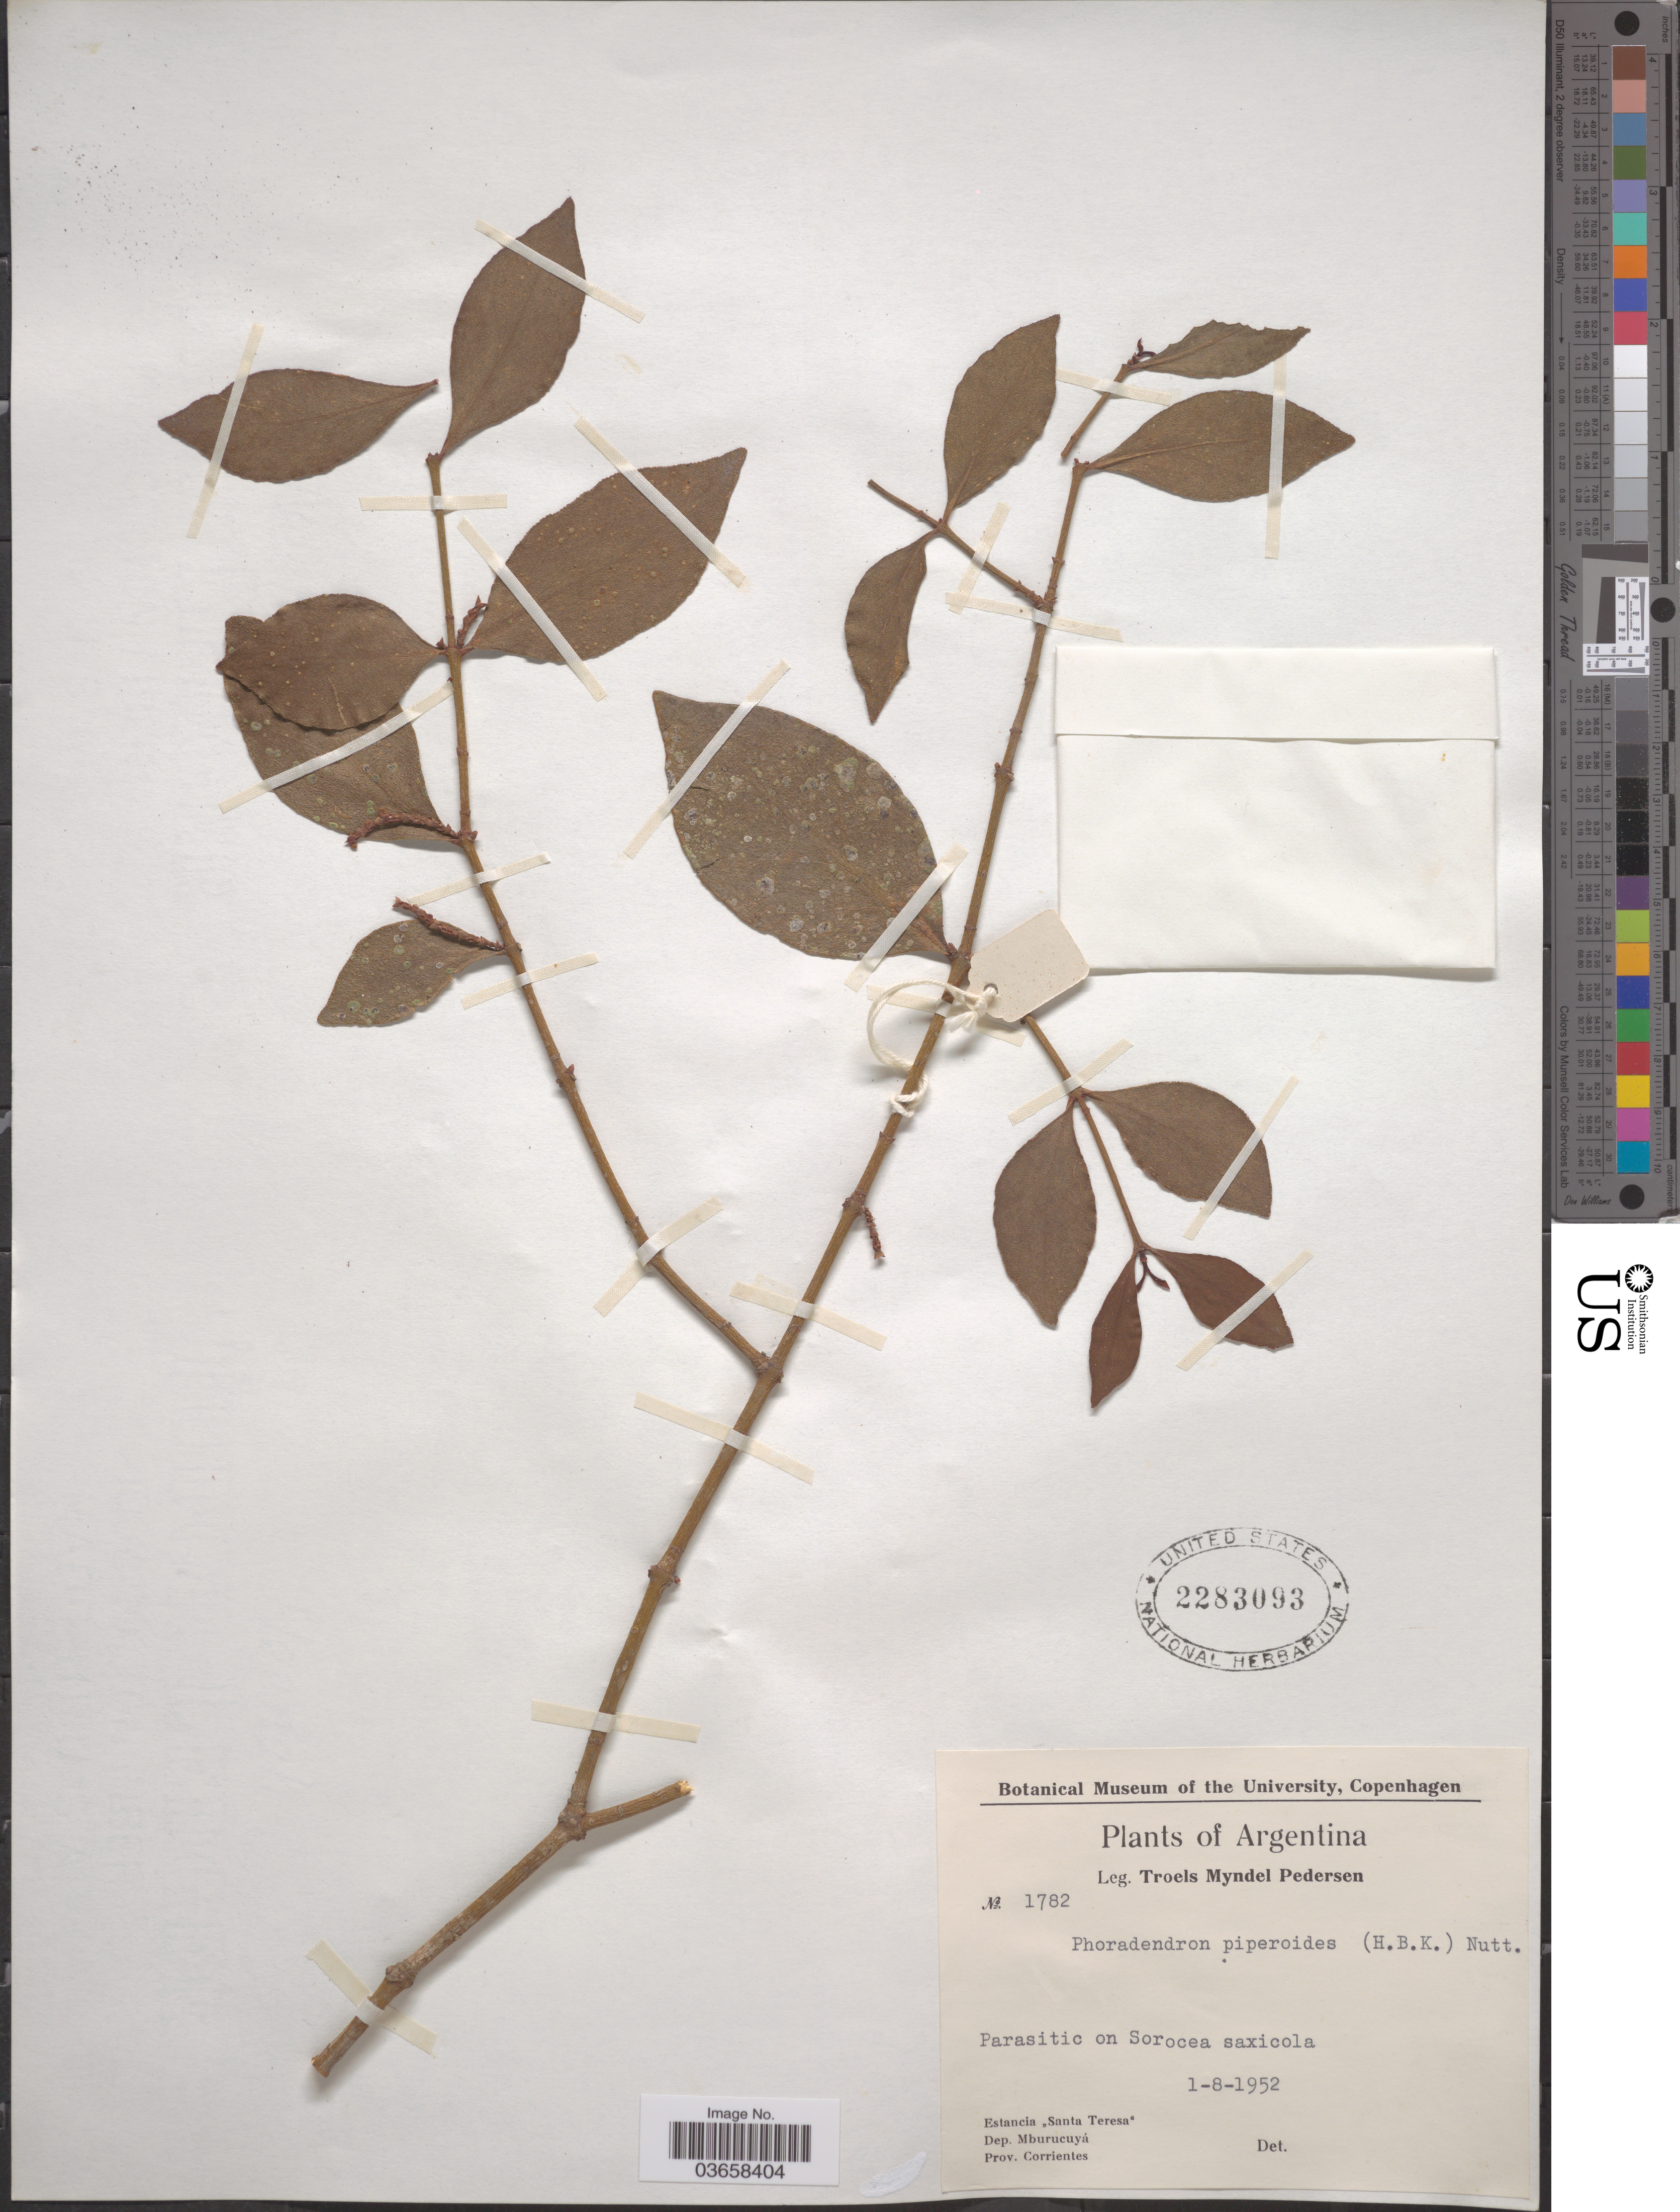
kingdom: Plantae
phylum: Tracheophyta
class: Magnoliopsida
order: Santalales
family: Viscaceae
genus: Phoradendron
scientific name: Phoradendron piperoides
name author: (Kunth) Trel.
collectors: T. Pederson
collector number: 1782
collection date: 1952-08-01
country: Argentina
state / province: Corrientes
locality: Estancia "Santa Teresa", Dep. Mburucuyá.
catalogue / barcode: US 2283093